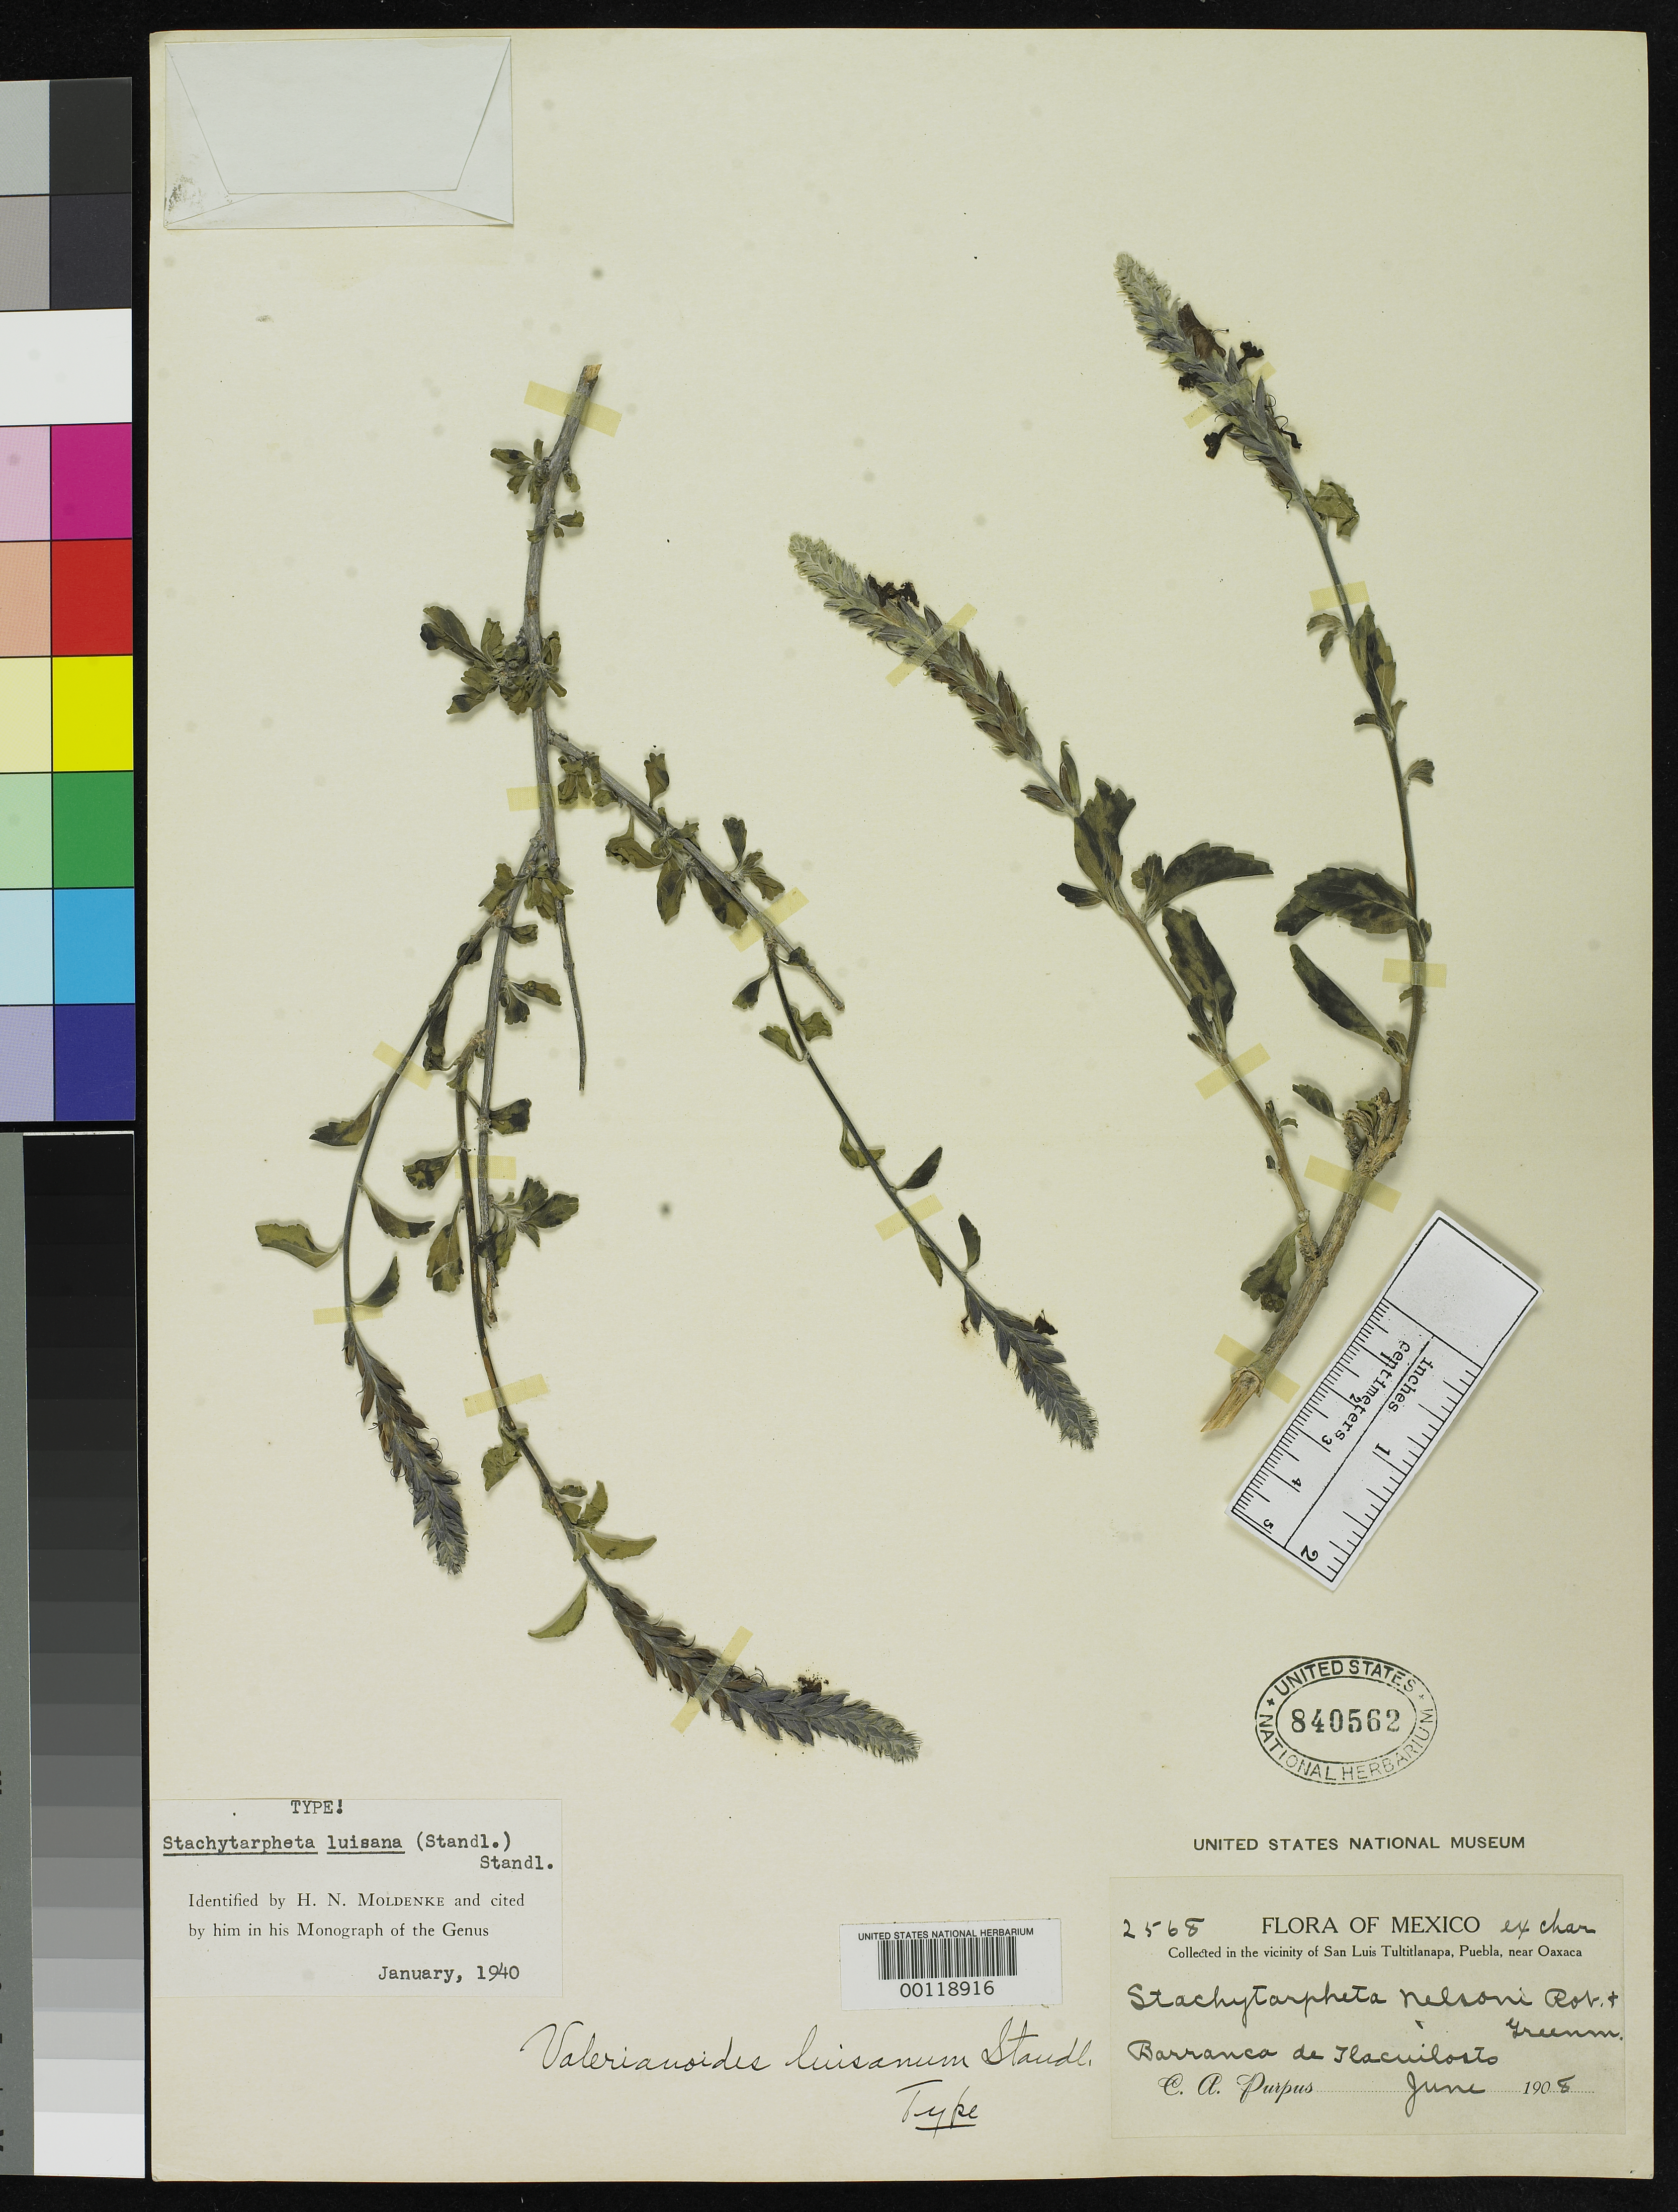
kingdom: Plantae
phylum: Tracheophyta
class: Magnoliopsida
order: Lamiales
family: Verbenaceae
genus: Valerianoides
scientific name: Valerianoides luisanum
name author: Standl.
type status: Holotype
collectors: C. A. Purpus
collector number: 2568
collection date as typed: Jun 1908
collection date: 1908-06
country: Mexico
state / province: Puebla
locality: Barranca de Tlacuilosto, vicinity of San Luis Tultitlanapa, near Oaxaca.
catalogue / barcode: US 840562